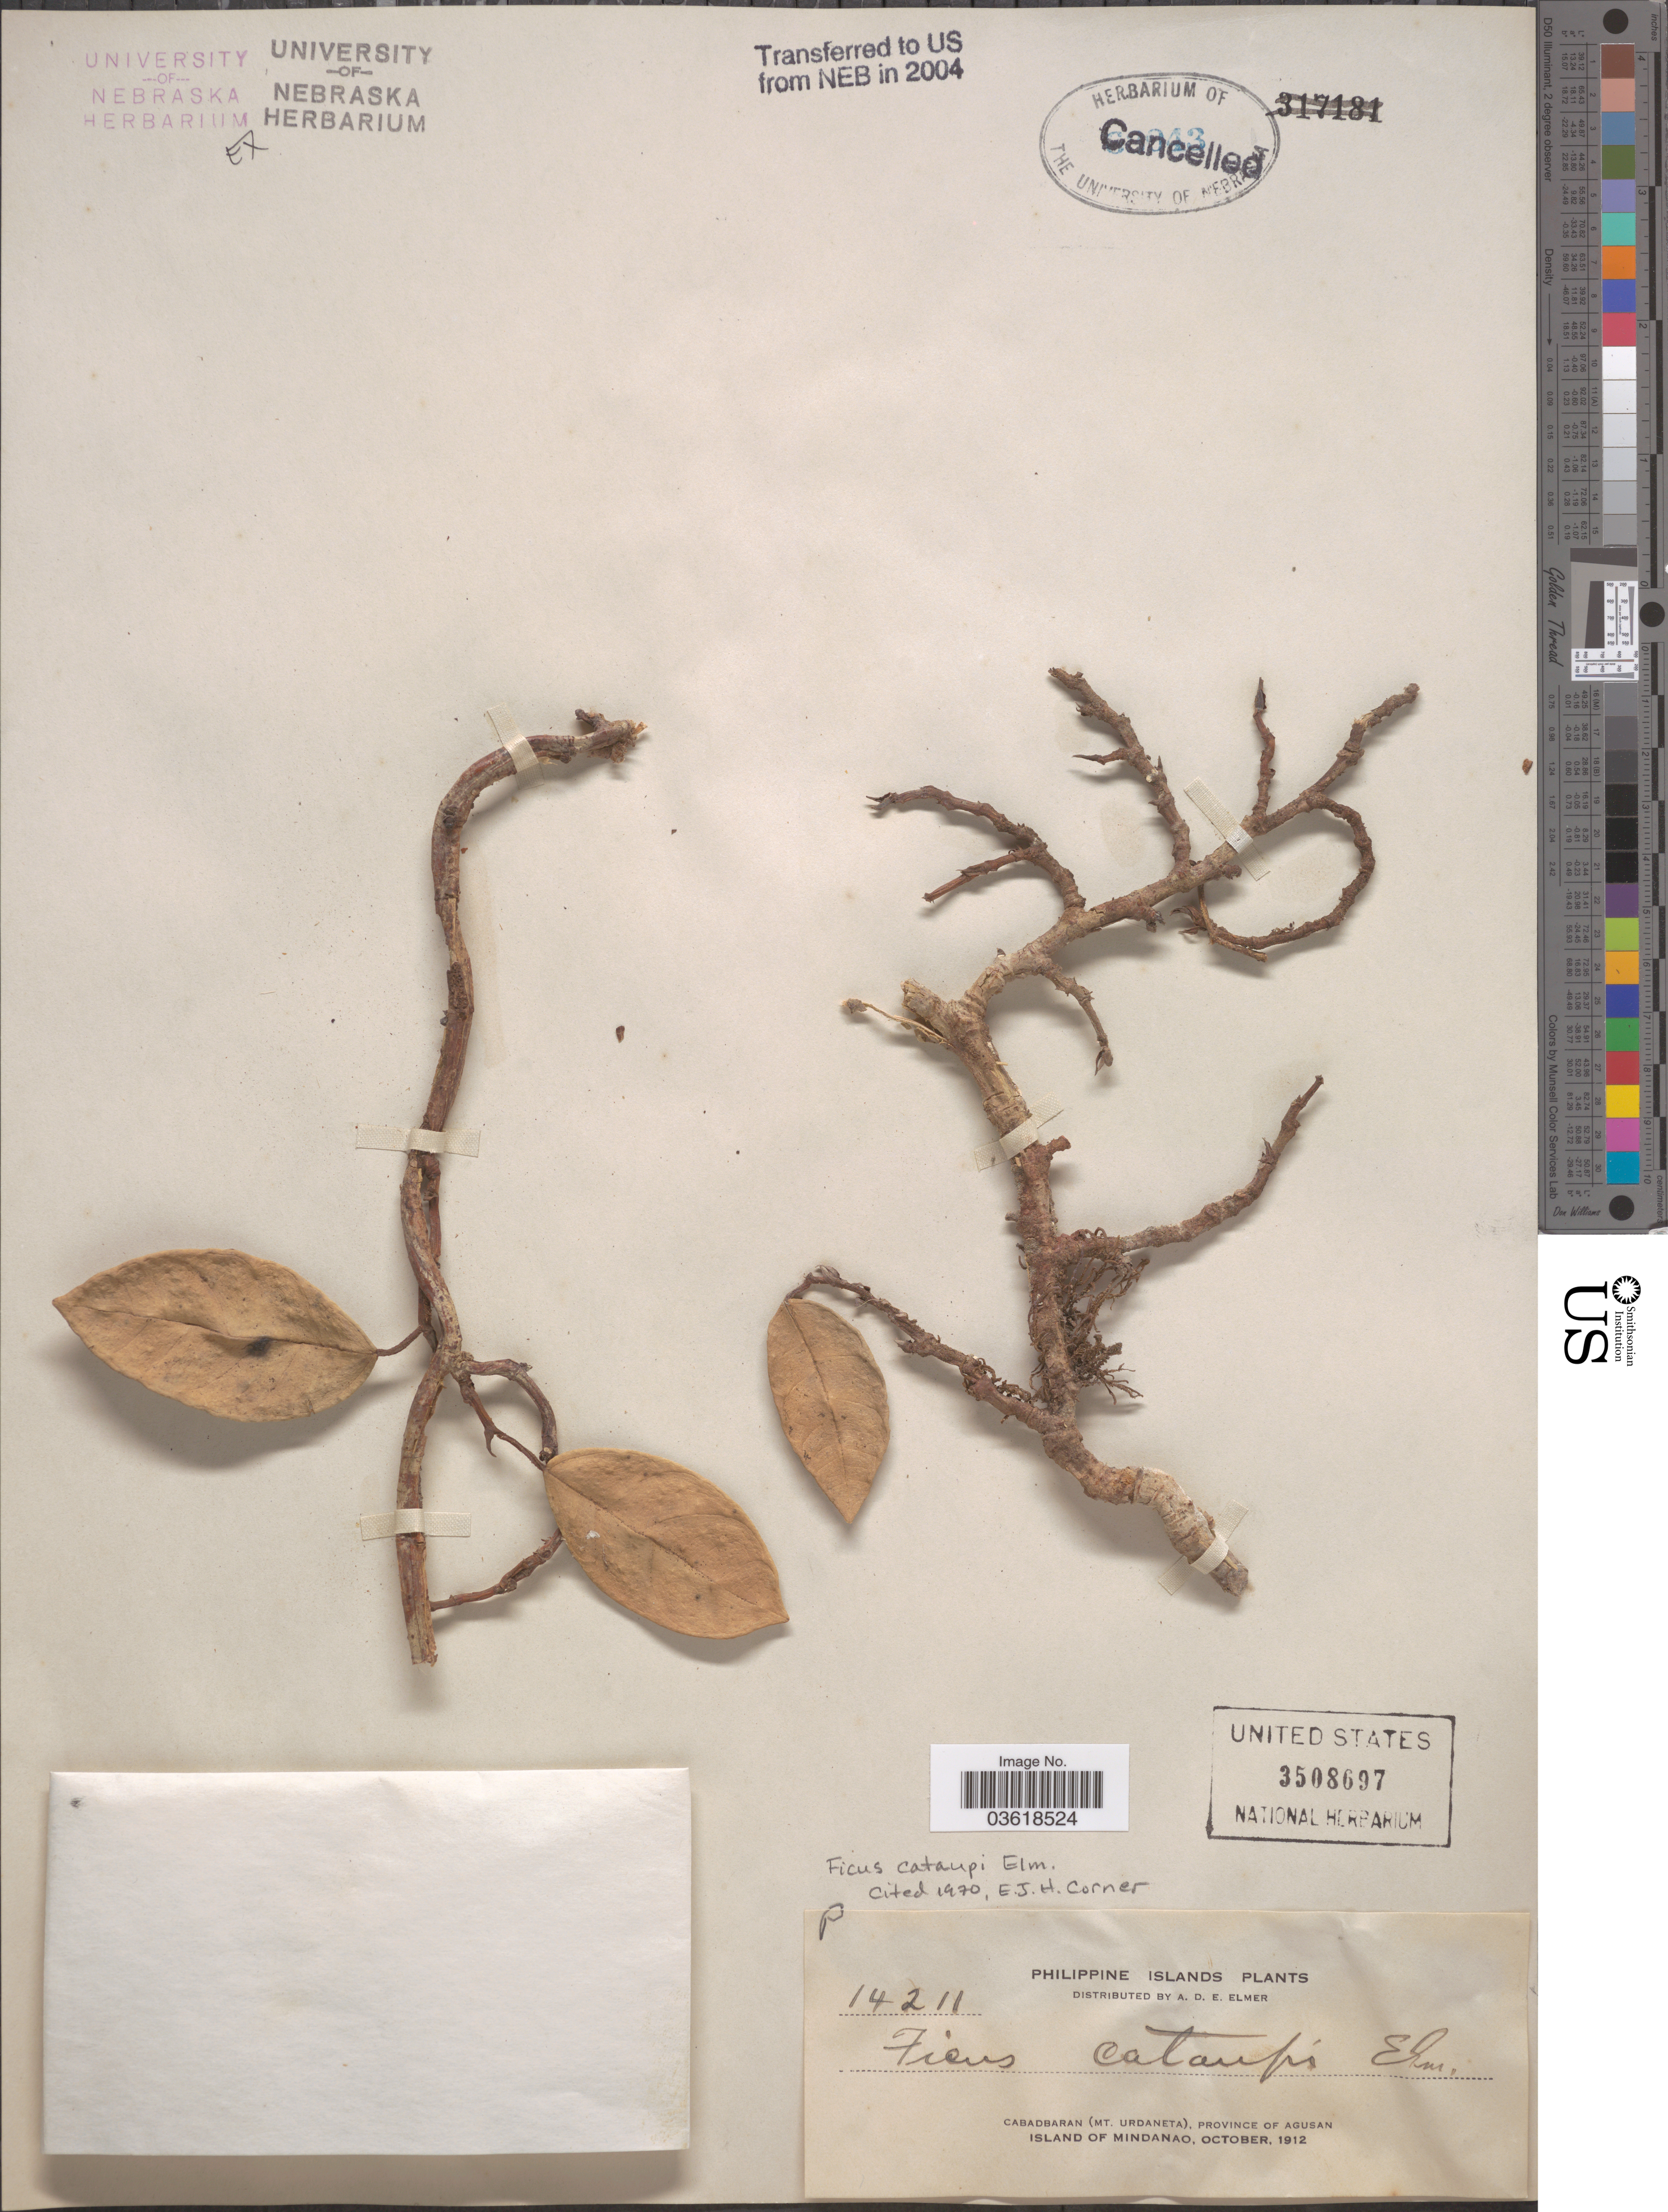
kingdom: Plantae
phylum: Tracheophyta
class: Magnoliopsida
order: Rosales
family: Moraceae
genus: Ficus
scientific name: Ficus cataupi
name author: Elmer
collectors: A. D. E. Elmer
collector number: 14211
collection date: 1912-10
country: Philippines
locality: Philippine Islands. Cabadbaran (Mt. Urdaneta), Province of Agusan. Island of Mindanao.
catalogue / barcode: US 3508697